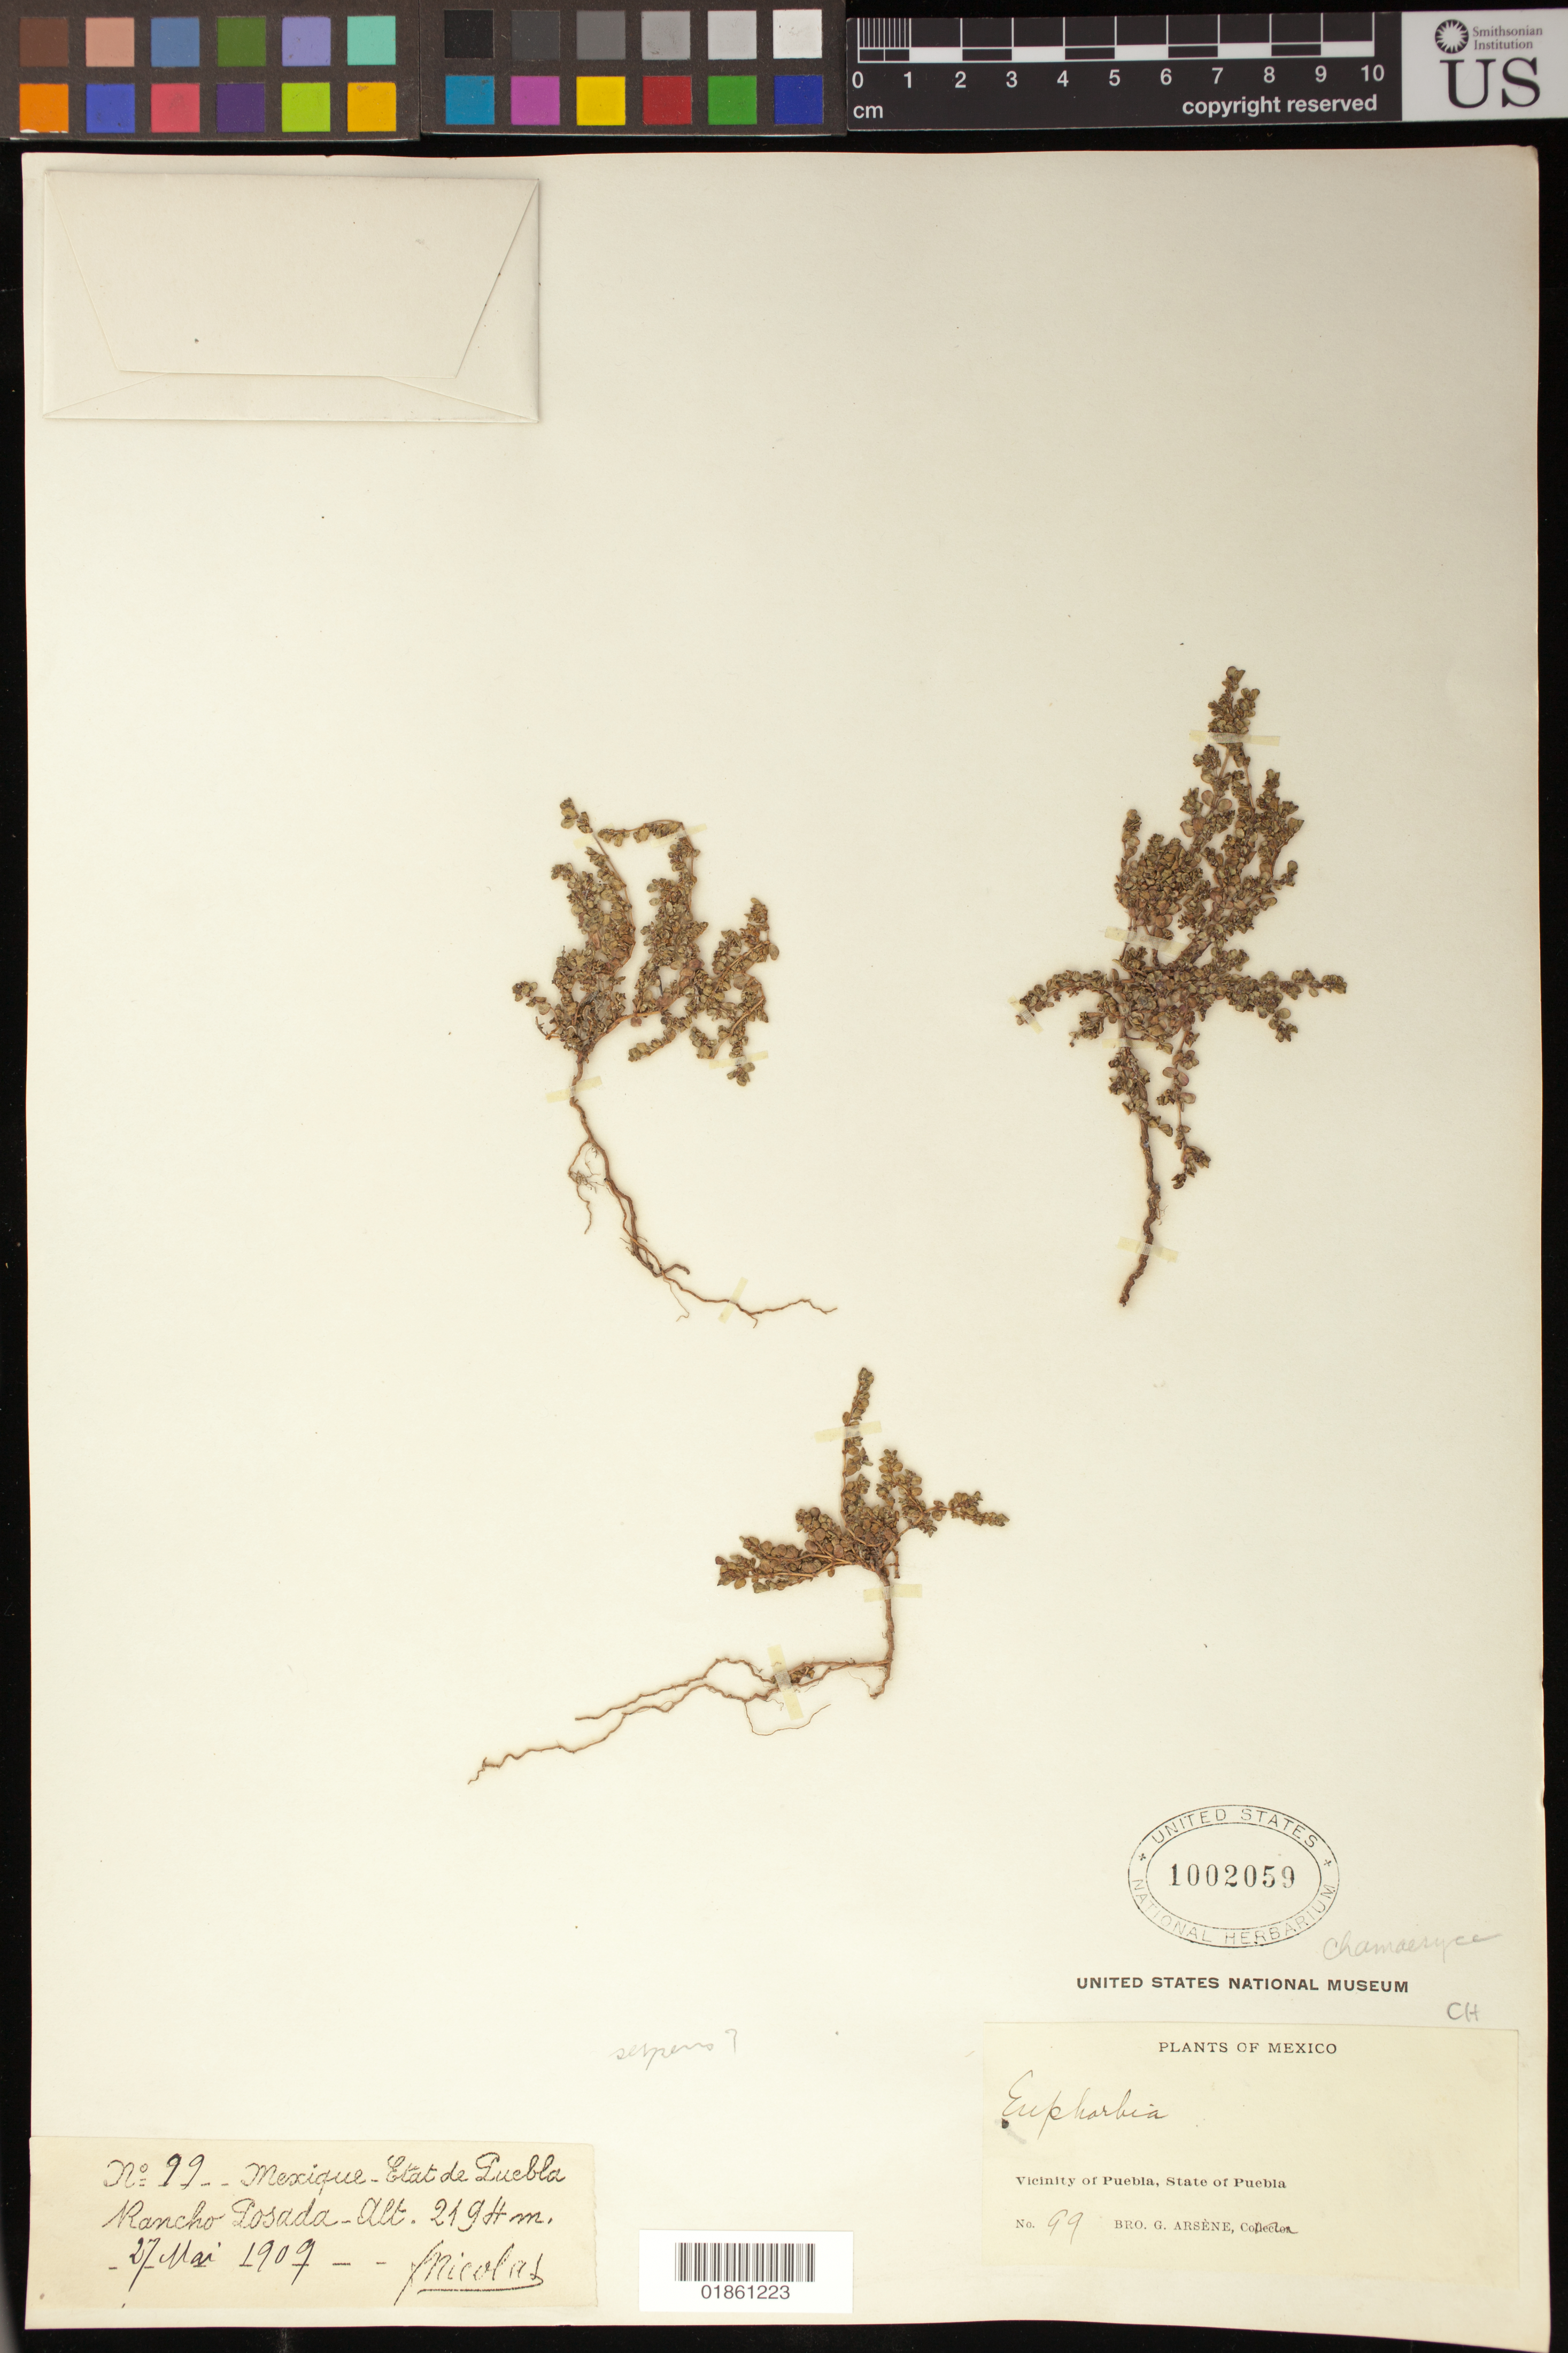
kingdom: Plantae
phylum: Tracheophyta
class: Magnoliopsida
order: Malpighiales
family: Euphorbiaceae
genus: Euphorbia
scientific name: Euphorbia sp.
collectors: Bro. G. Arsène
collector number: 99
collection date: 1909-05-27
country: Mexico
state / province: Puebla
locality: Rancho Pasada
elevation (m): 2194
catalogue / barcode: US 1002059